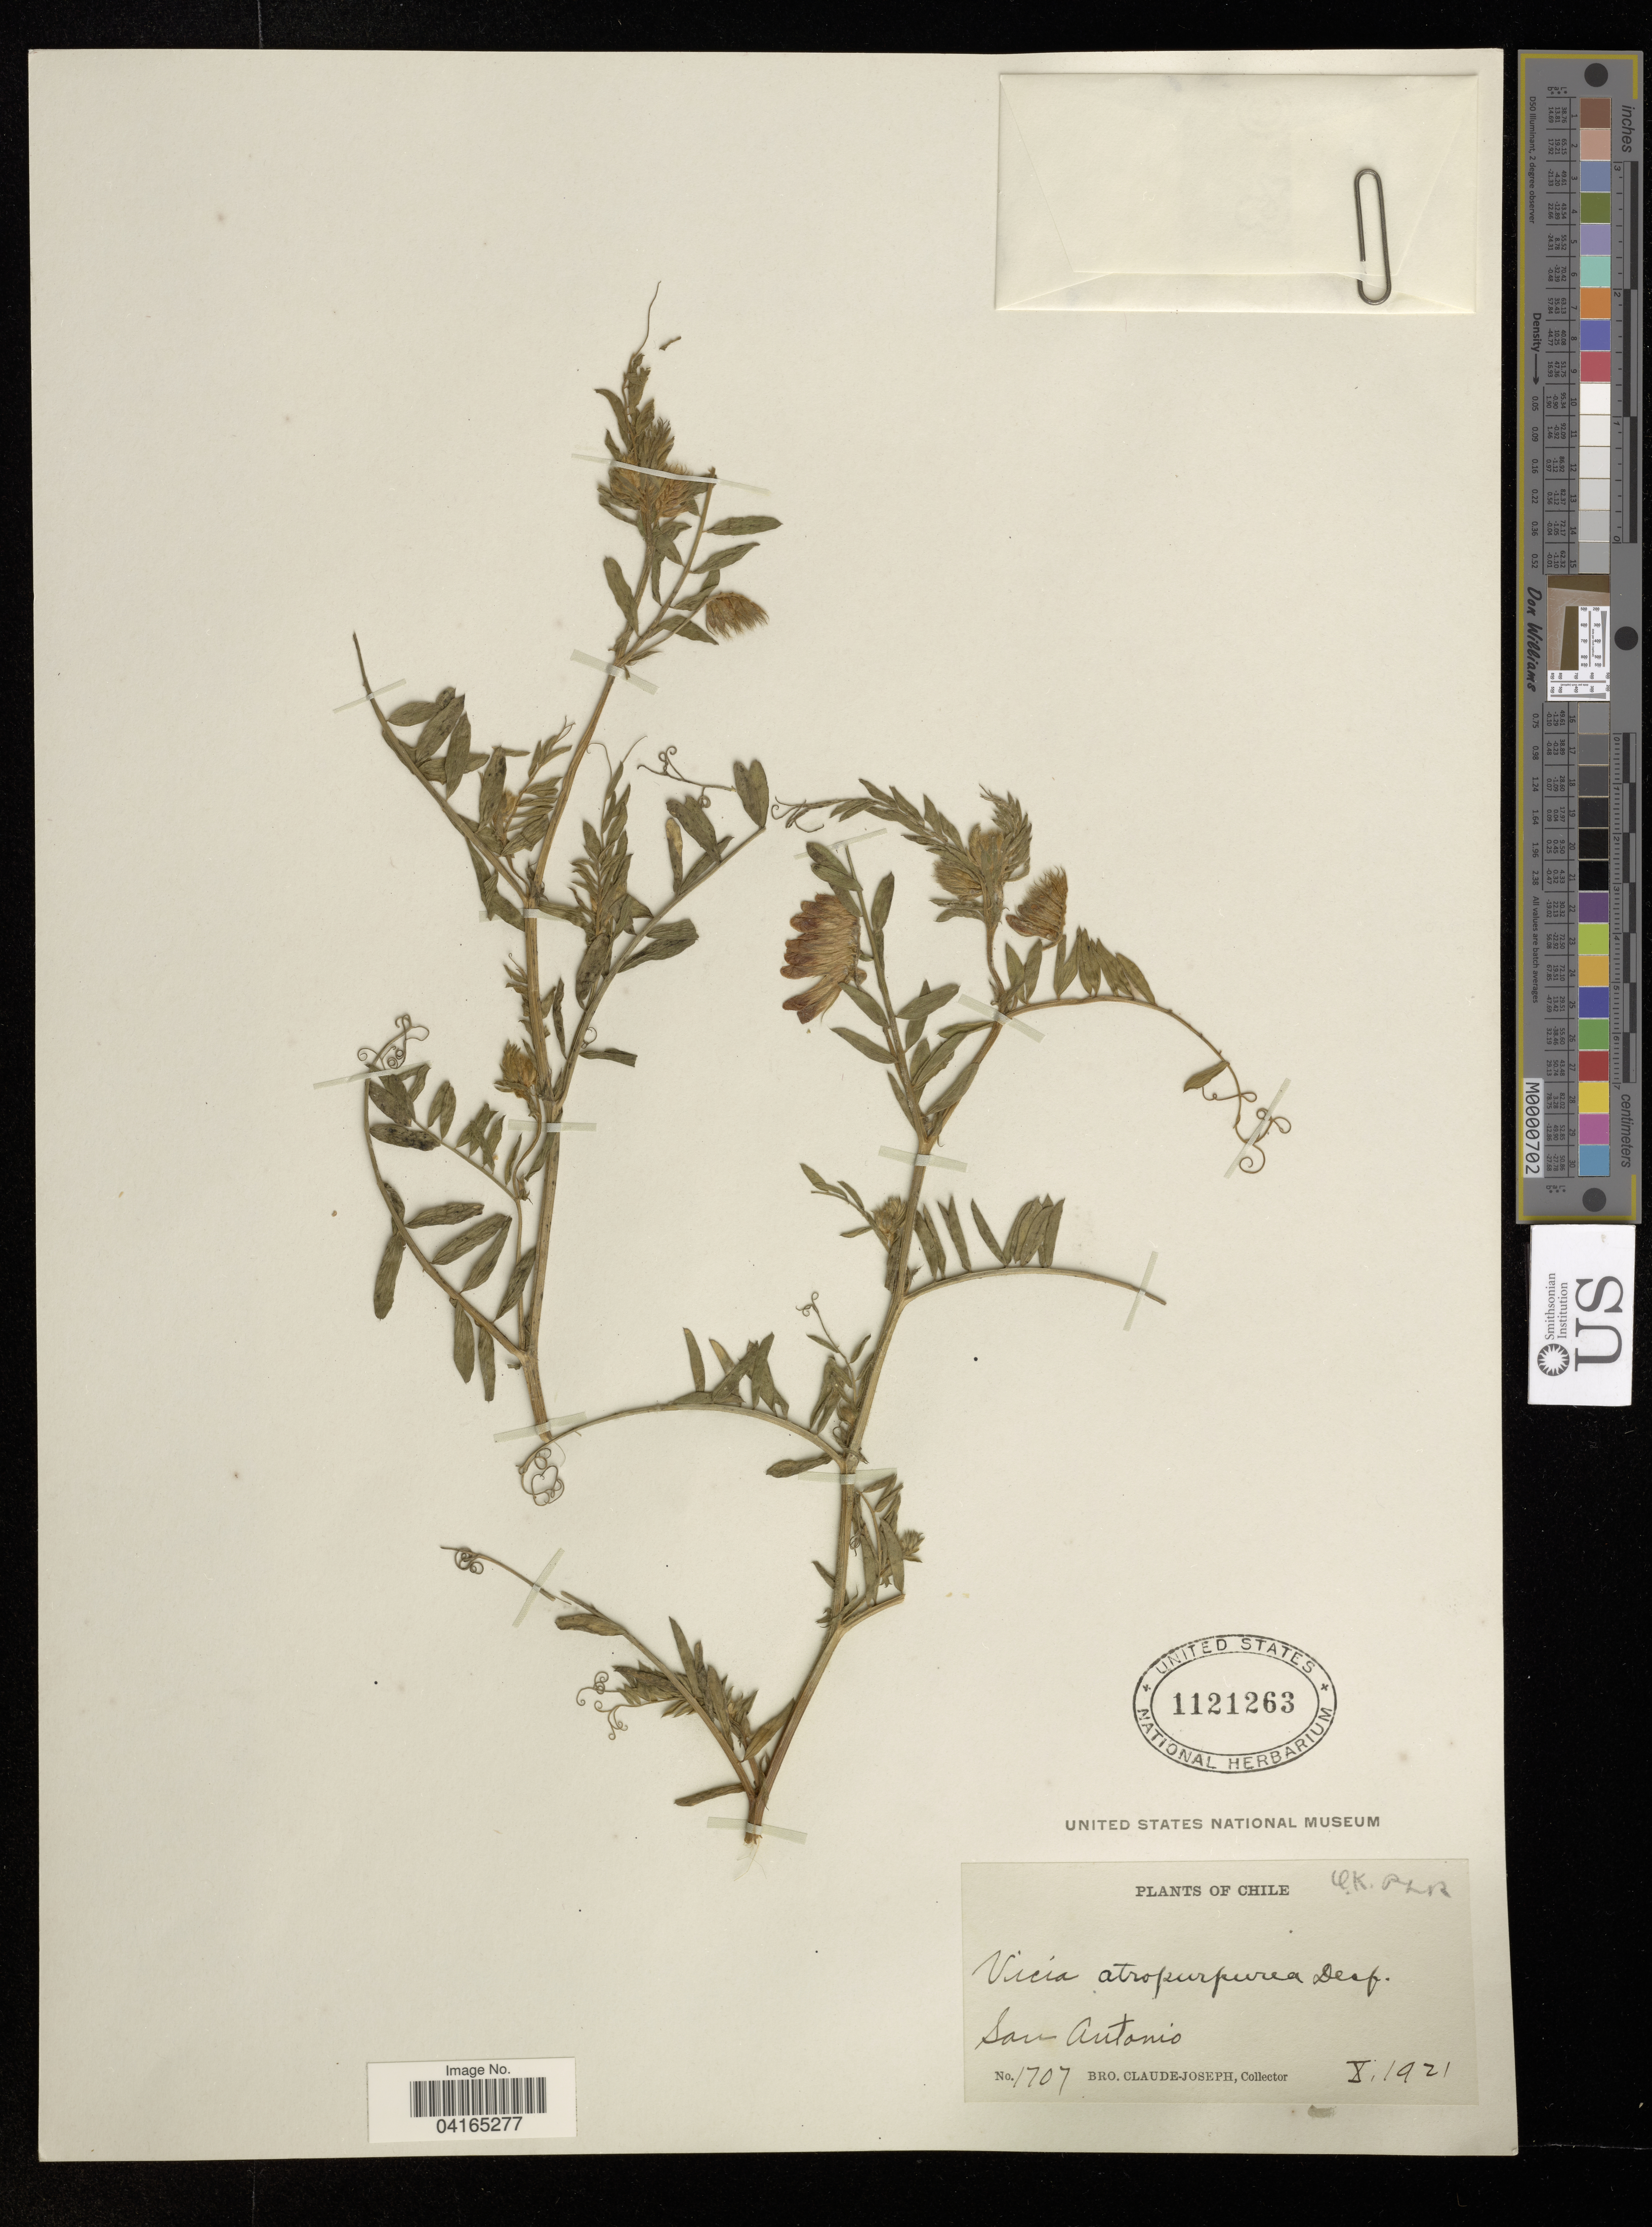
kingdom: Plantae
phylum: Tracheophyta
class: Magnoliopsida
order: Fabales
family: Fabaceae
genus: Vicia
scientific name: Vicia atropurpurea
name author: Desf.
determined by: Hechenleitner, Paulina, RBG Edinburgh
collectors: Bro. Claude-Joseph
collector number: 1707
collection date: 1921-10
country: Chile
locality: San Antonio.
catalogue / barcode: US 1121263